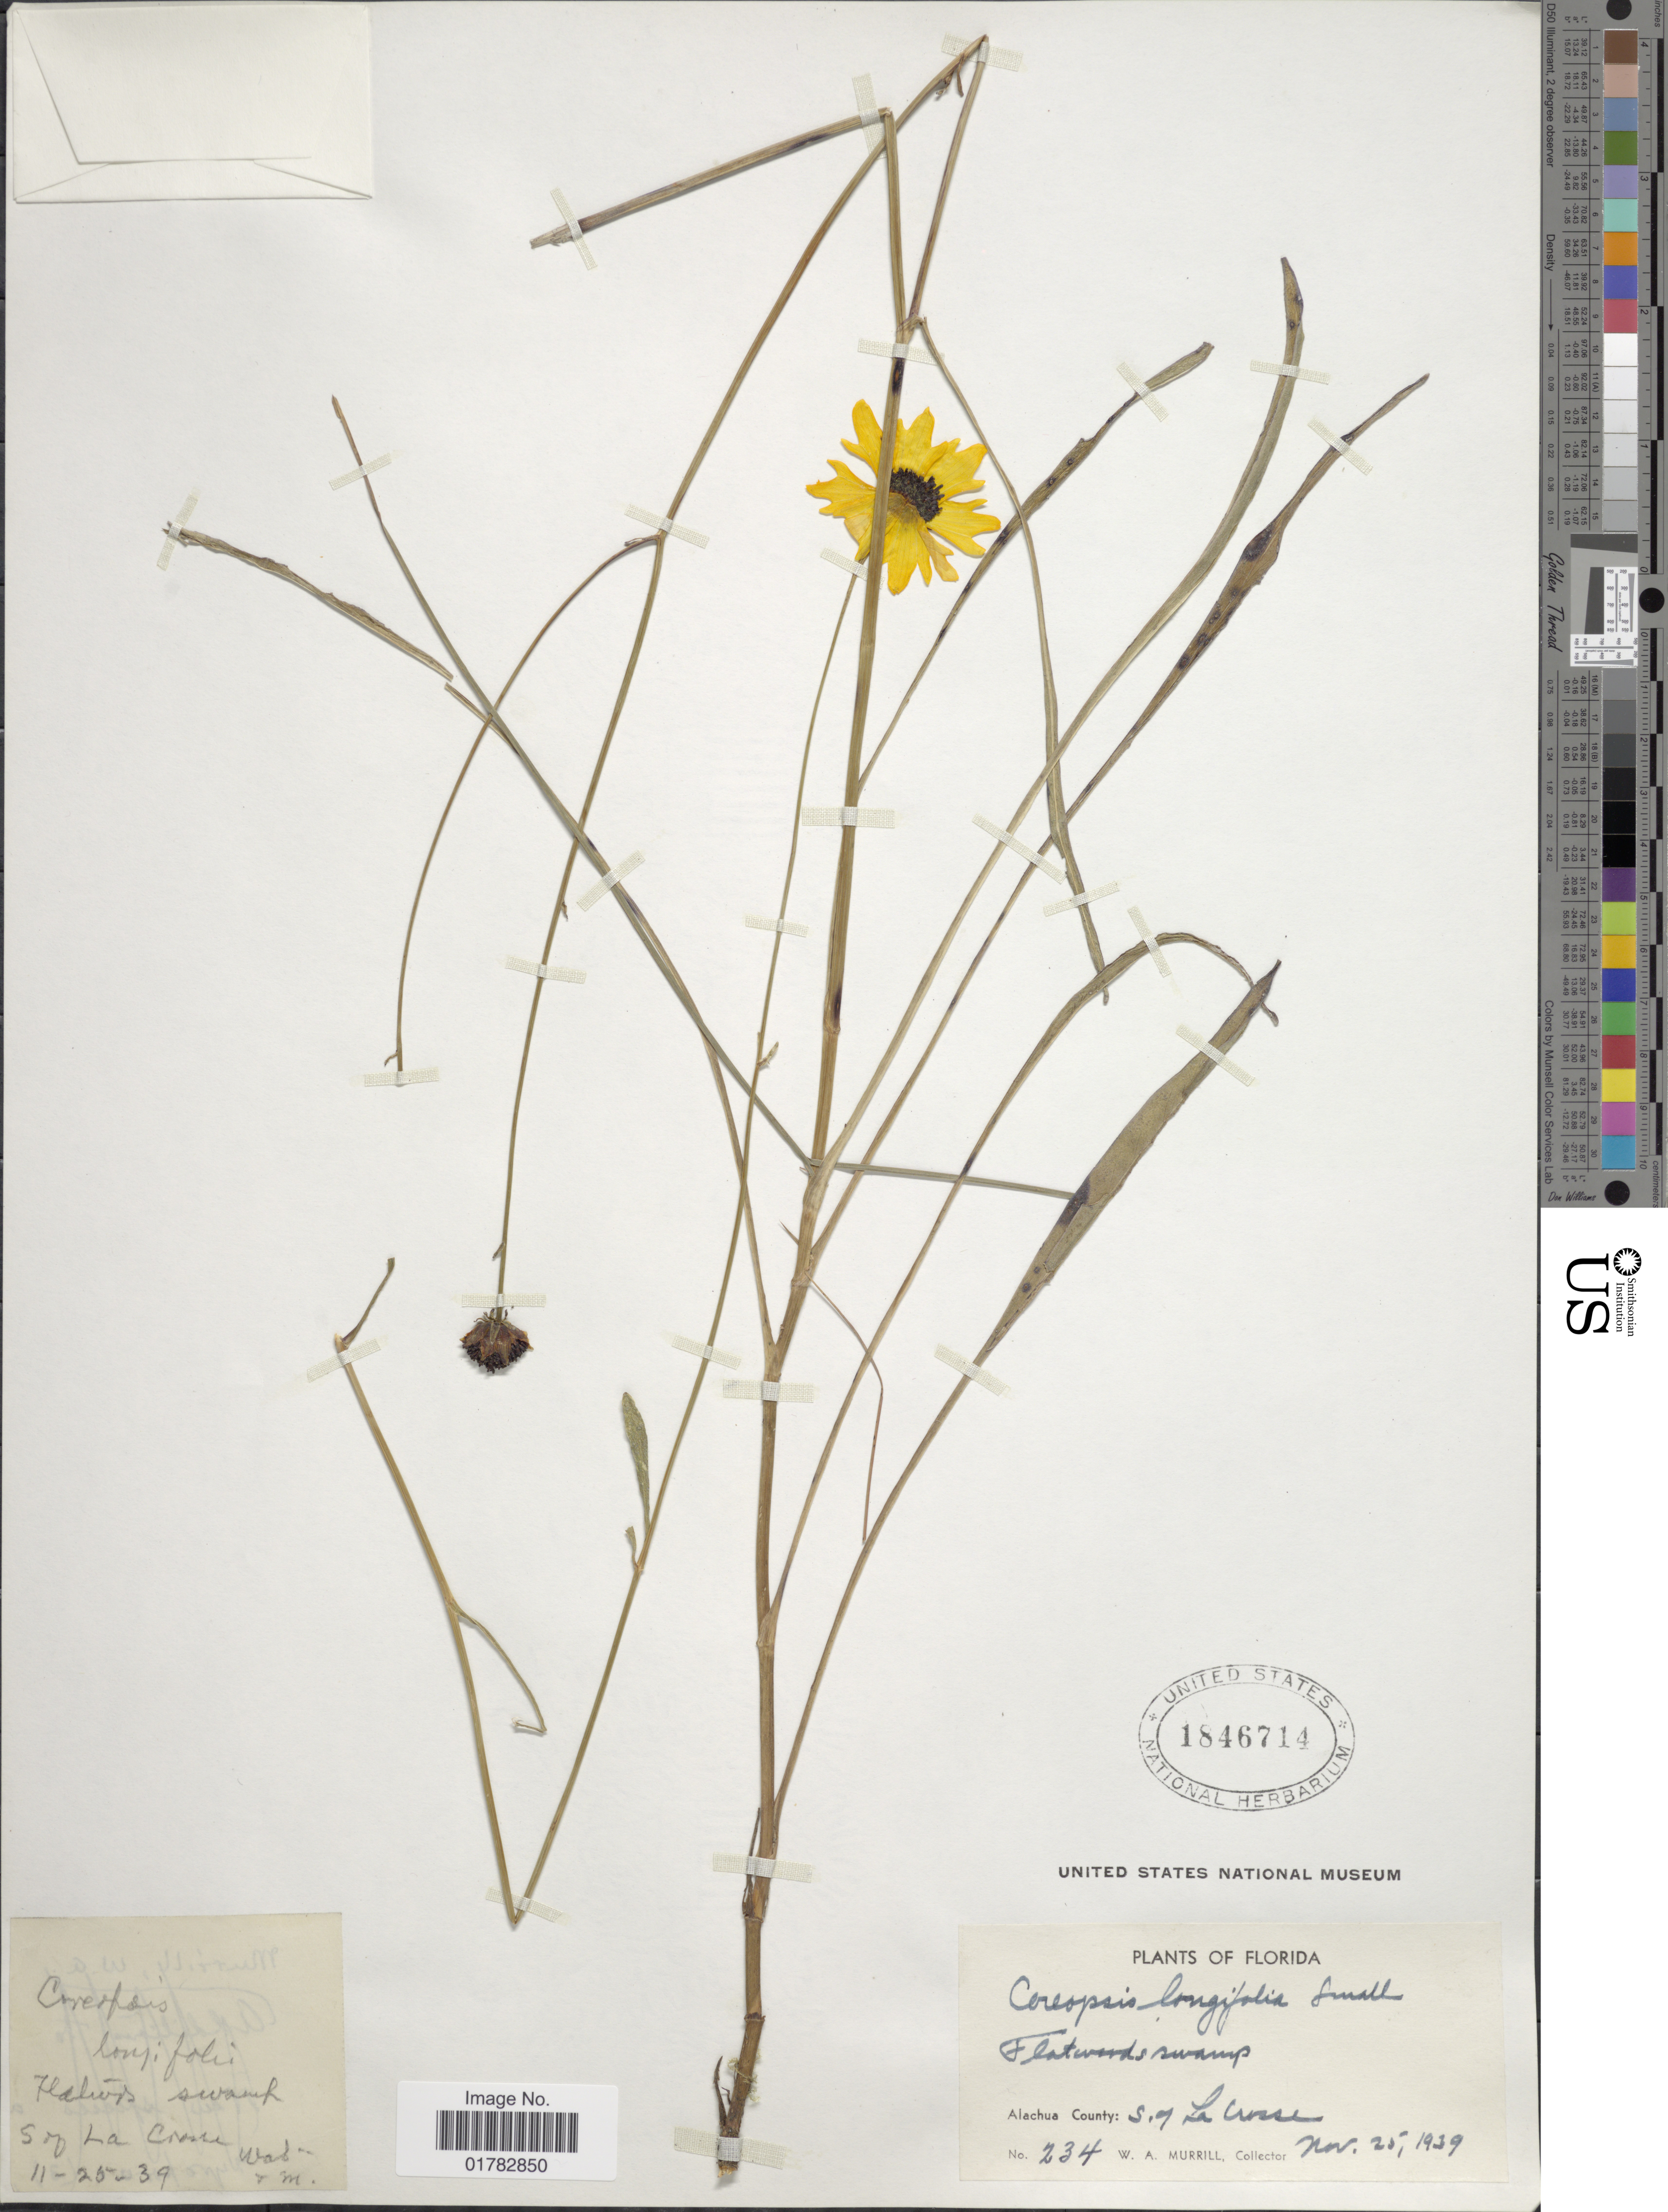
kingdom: Plantae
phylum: Tracheophyta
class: Magnoliopsida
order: Asterales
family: Asteraceae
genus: Coreopsis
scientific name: Coreopsis longifolia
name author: Small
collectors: W. A. Murrill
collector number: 234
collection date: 1939-11-25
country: United States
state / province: Florida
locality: Flatwoods swamp, Alachua County: S. of La Crosse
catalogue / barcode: US 1846714